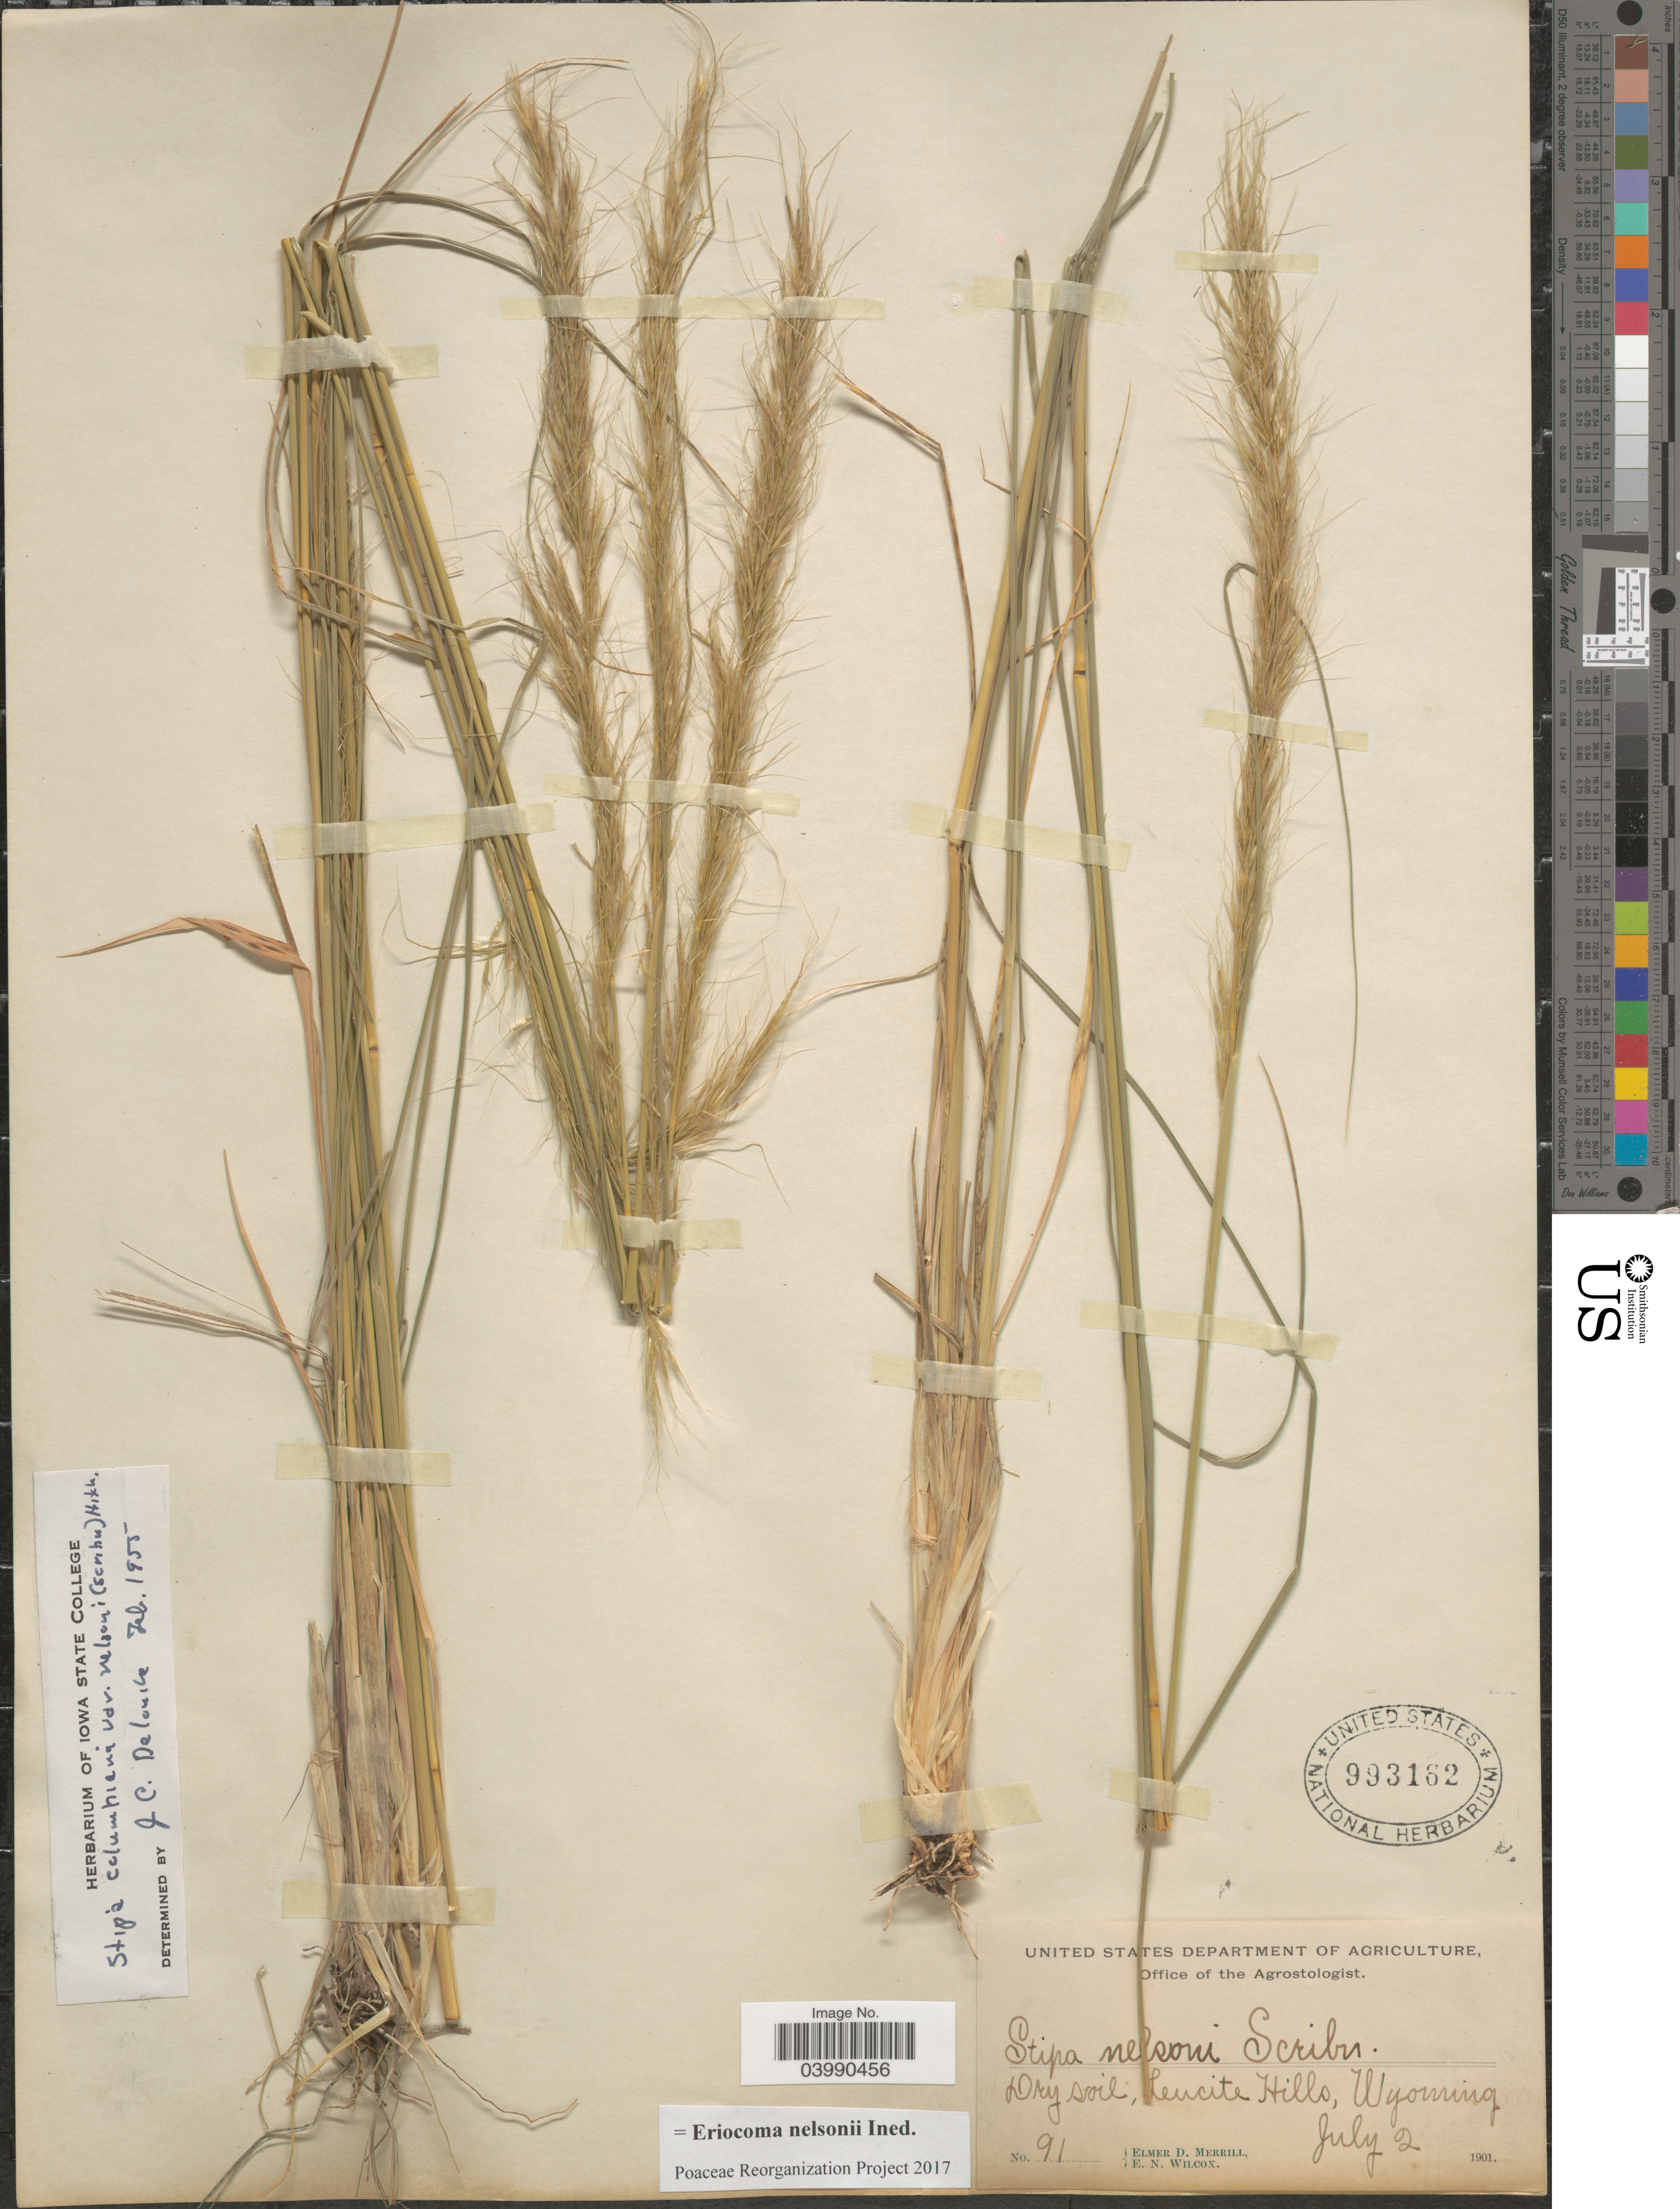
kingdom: Plantae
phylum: Tracheophyta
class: Liliopsida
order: Poales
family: Poaceae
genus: Eriocoma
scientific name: Eriocoma nelsonii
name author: (Scribn.) Romasch.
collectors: E. D. Merrill & E. Wilcox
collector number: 91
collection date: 1901-07-02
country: United States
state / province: Wyoming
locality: Dry soil, Leucite Hills.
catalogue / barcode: US 993162